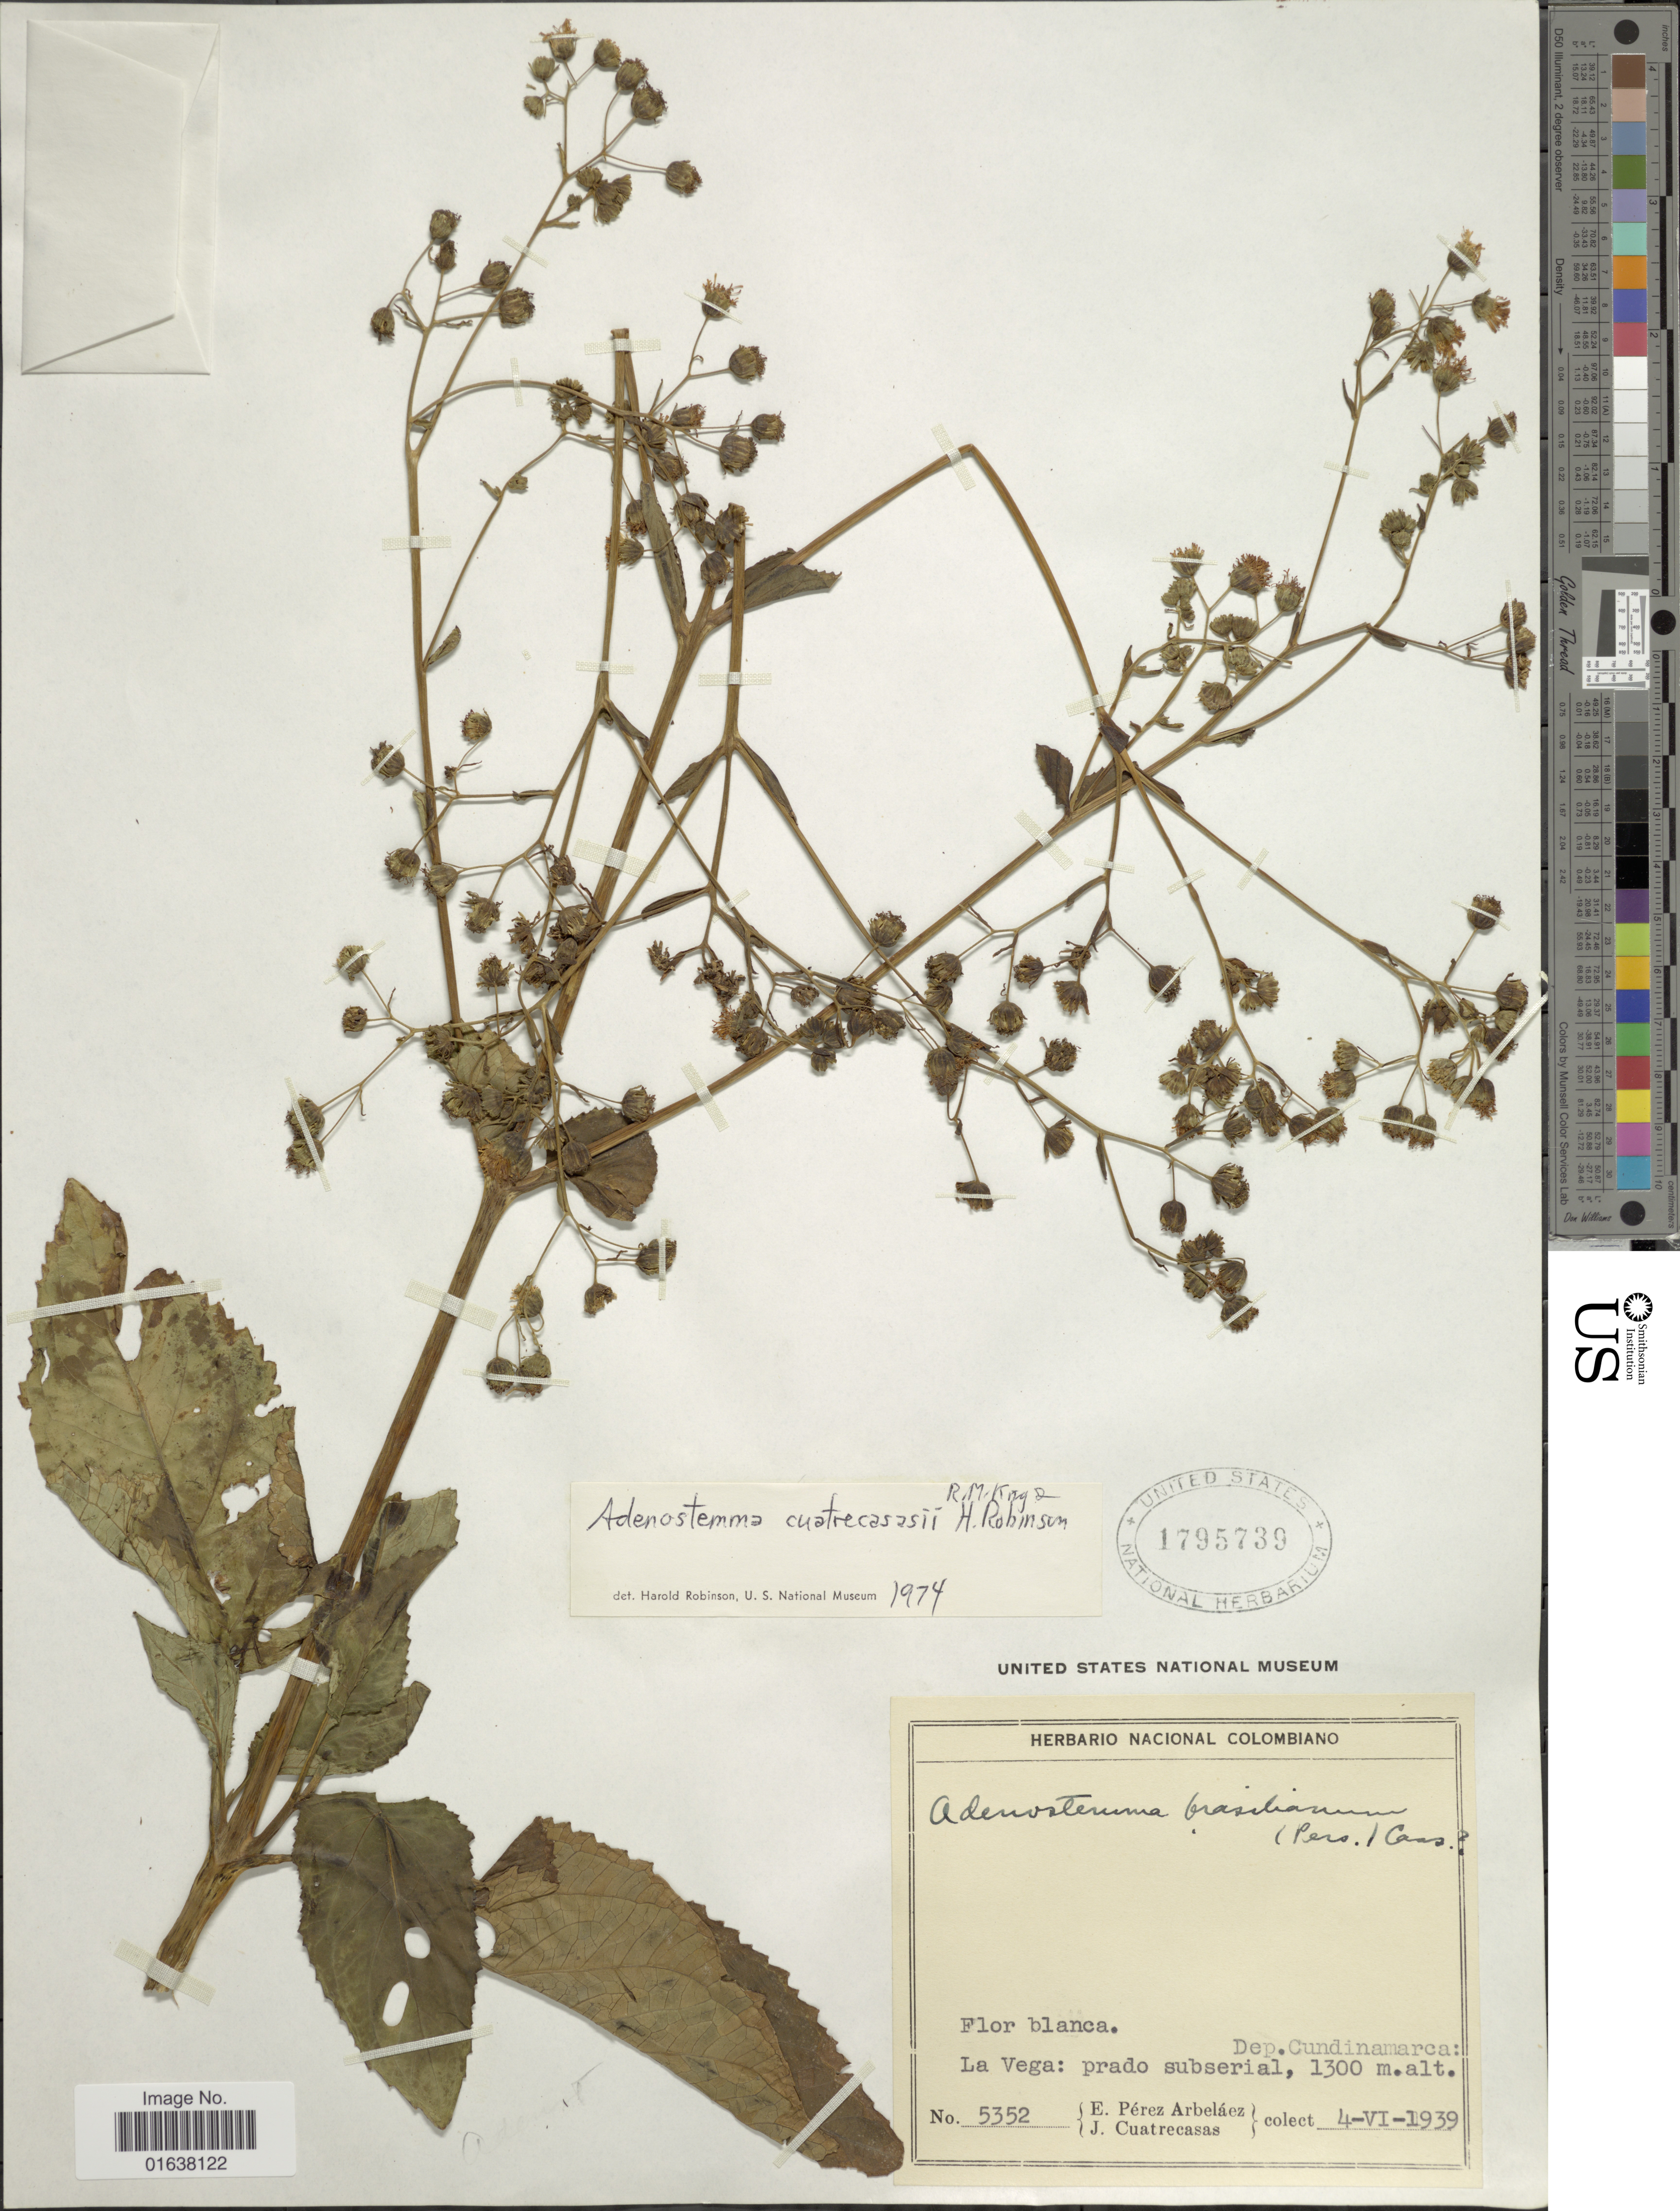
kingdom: Plantae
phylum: Tracheophyta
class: Magnoliopsida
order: Asterales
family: Asteraceae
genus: Adenostemma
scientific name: Adenostemma cuatrecasasii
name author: R.M. King & H. Rob.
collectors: E. Pérez Arbeláez & J. Cuatrecasas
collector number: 5352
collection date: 1939-06-04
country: Colombia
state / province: Cundinamarca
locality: La Vega; prado subserial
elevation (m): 1300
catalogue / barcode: US 1795739